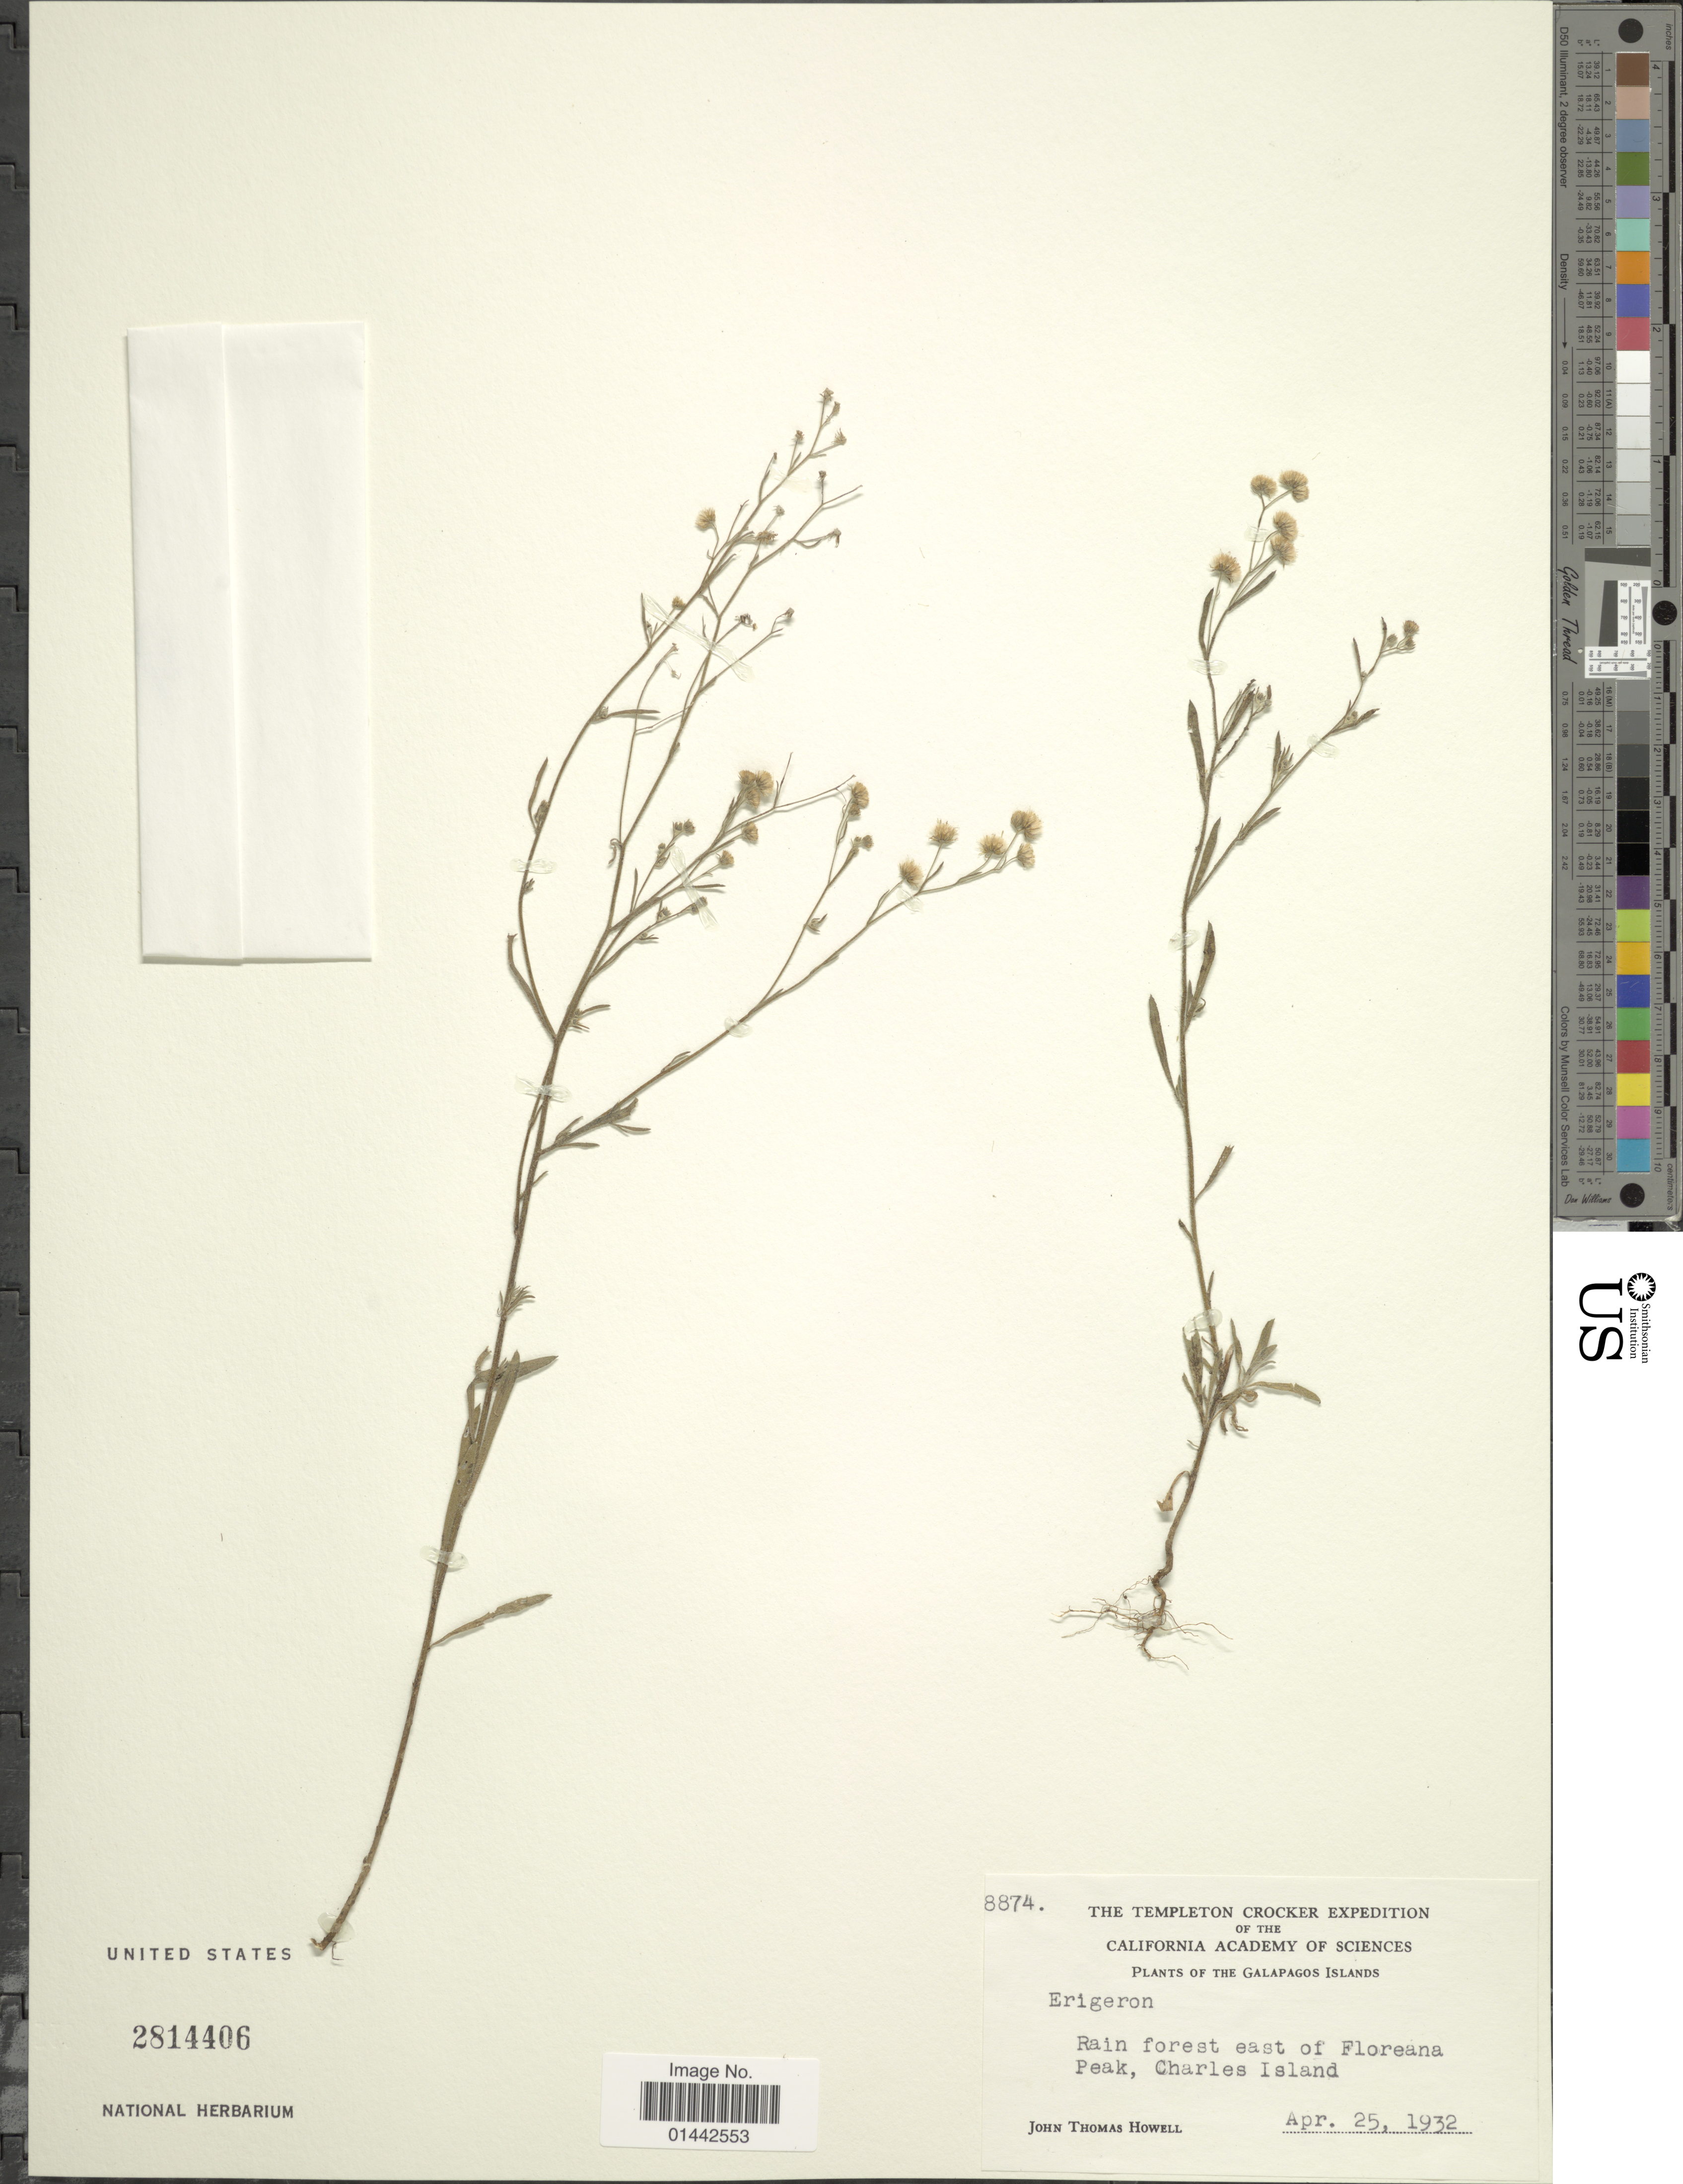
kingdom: Plantae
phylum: Tracheophyta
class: Magnoliopsida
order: Asterales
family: Asteraceae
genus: Erigeron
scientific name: Erigeron sp.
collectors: J. T. Howell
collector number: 8874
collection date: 1932-04-25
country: Ecuador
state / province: Colón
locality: Galapagos Islands, rain forest east of Floreana Peak, Charles Island.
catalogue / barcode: US 2814406